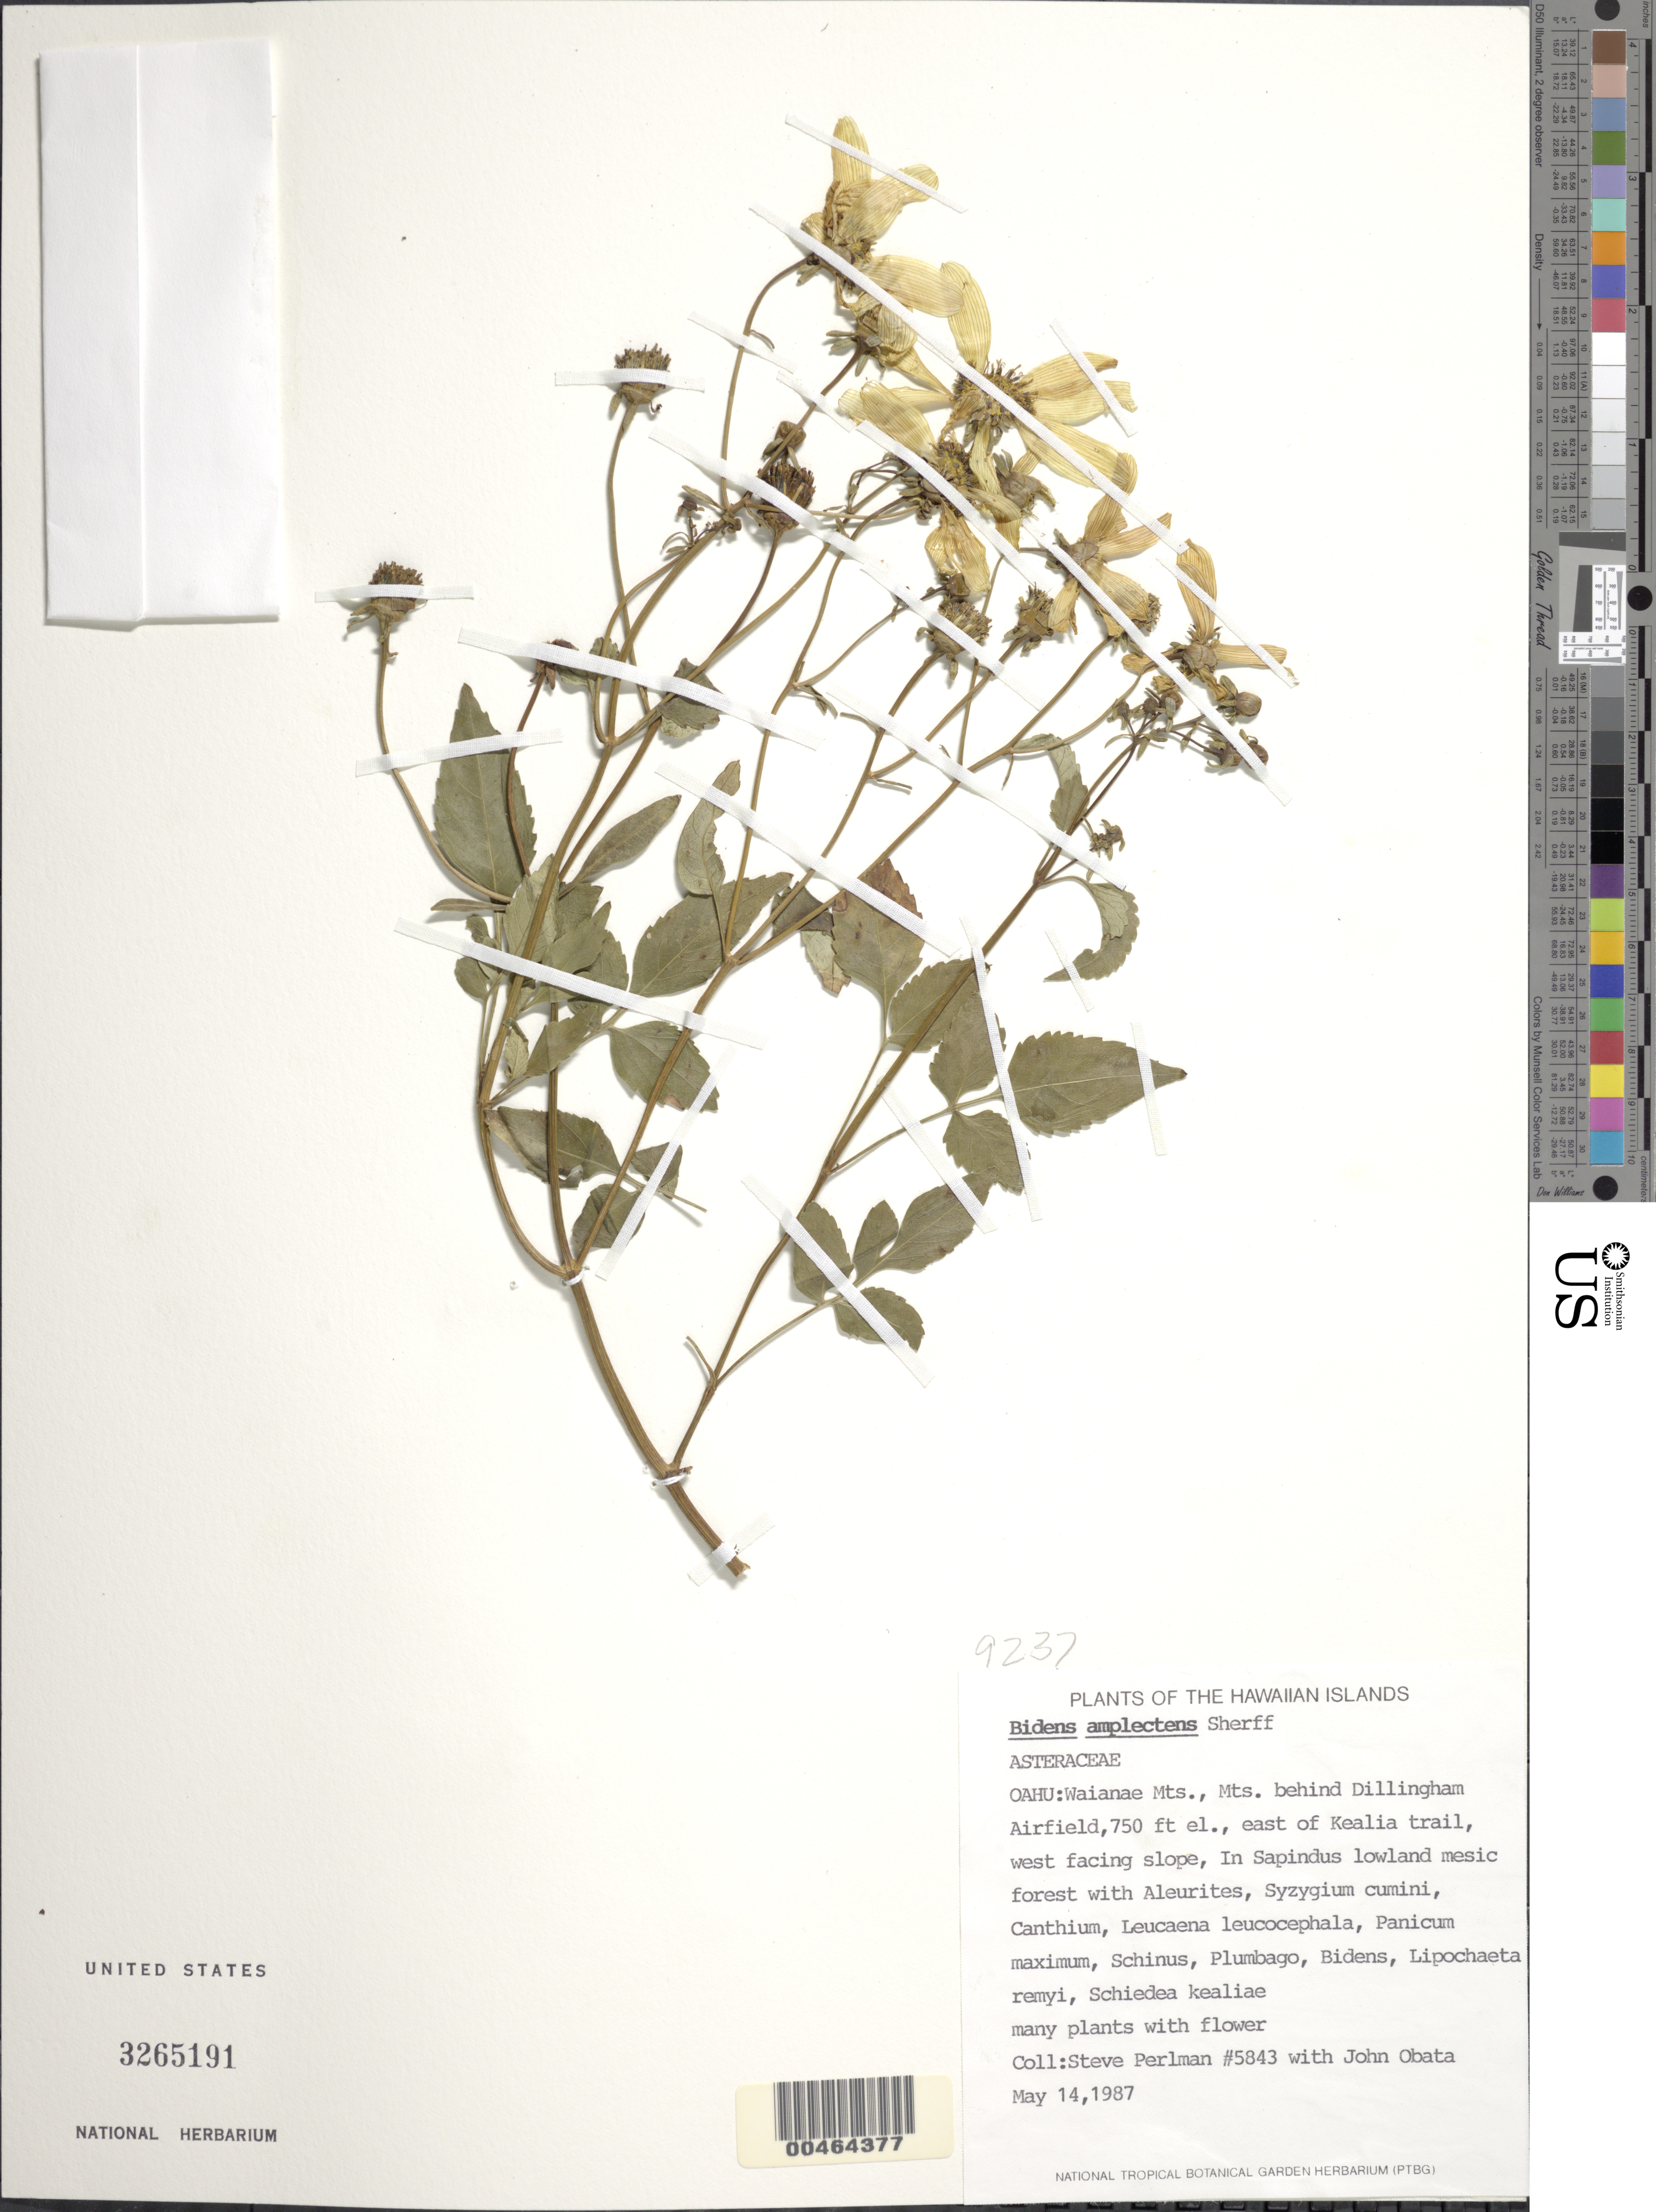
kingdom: Plantae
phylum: Tracheophyta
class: Magnoliopsida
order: Asterales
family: Asteraceae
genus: Bidens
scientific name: Bidens amplectens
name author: Sherff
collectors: S. P. Perlman & J. Obata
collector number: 5843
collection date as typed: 14 May 1987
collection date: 1987-05-14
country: United States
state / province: Hawaii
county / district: Honolulu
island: Oahu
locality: Waianae Mts., Mts. behind Dillingham Airfield, east of Kealia trail, west facing slope.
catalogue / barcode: US 3265191